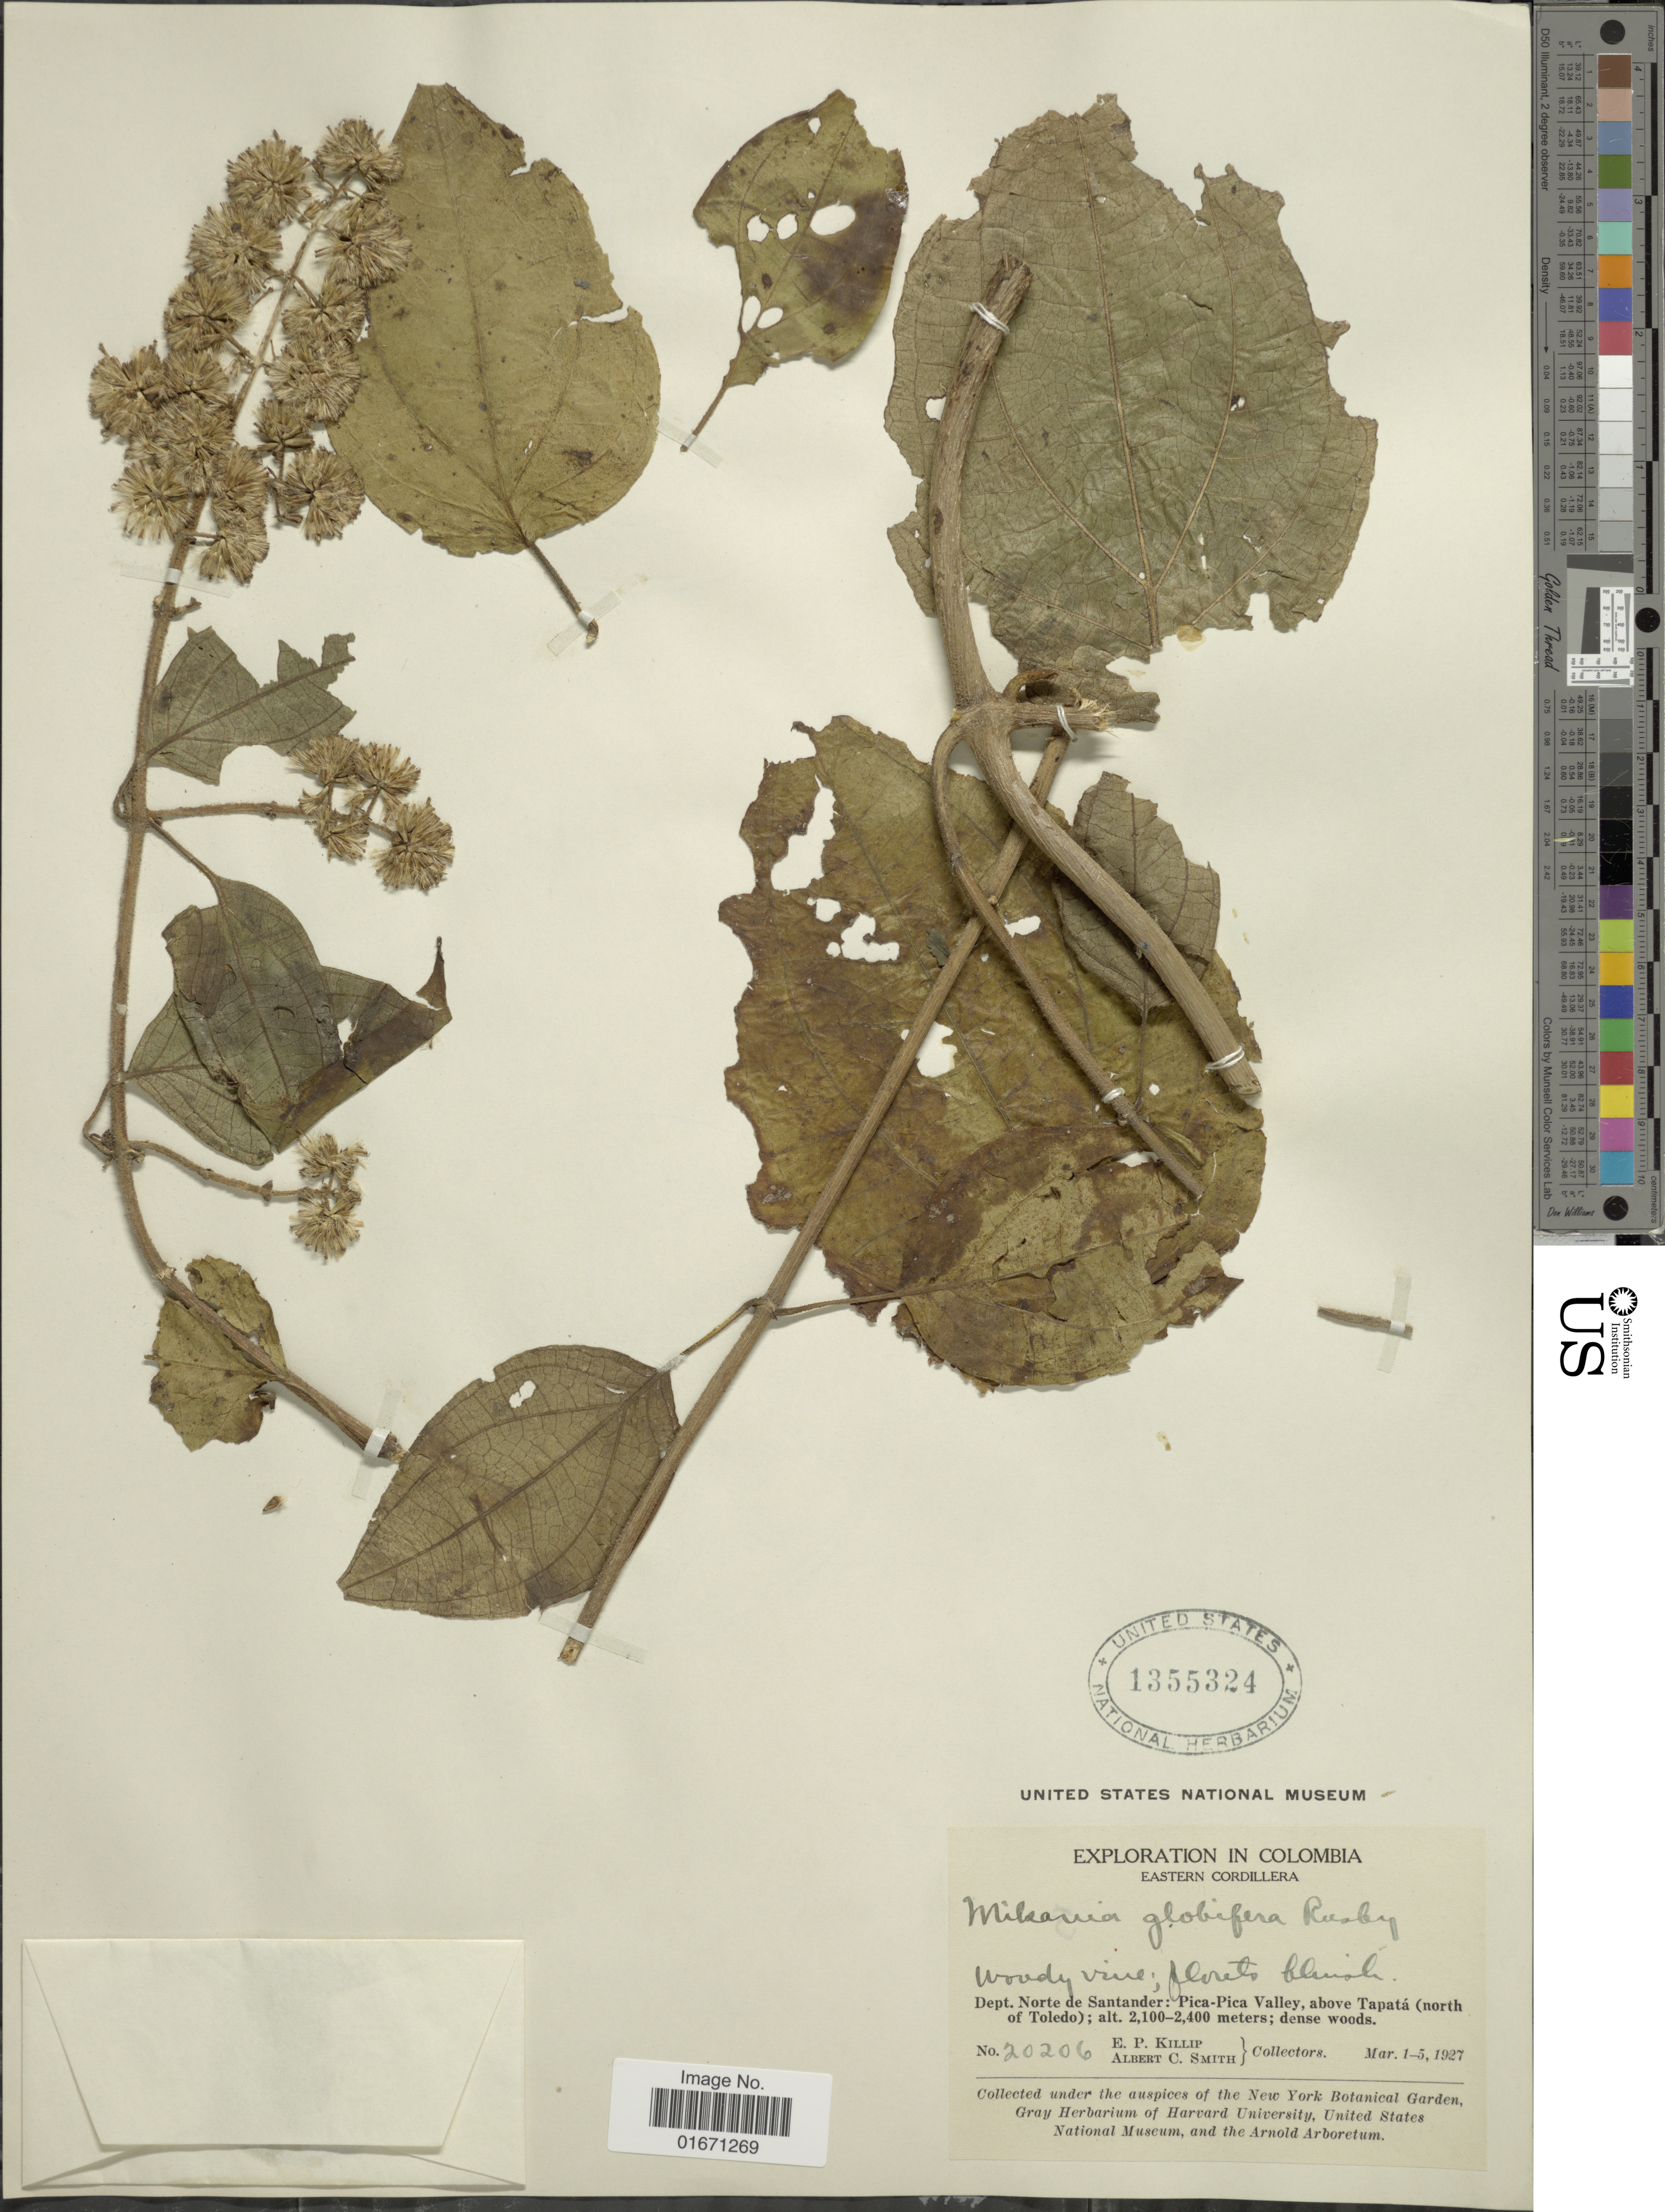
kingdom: Plantae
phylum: Tracheophyta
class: Magnoliopsida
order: Asterales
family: Asteraceae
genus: Mikania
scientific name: Mikania globifera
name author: Rusby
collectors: E. P. Killip & A. C. Smith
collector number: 20206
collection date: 1927-03-01/1927-03-05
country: Colombia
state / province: Norte de Santander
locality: Eastern Cordillera, Pica-Pica Valley, above Tapata (north of Toledo)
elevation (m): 2100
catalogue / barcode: US 1355324